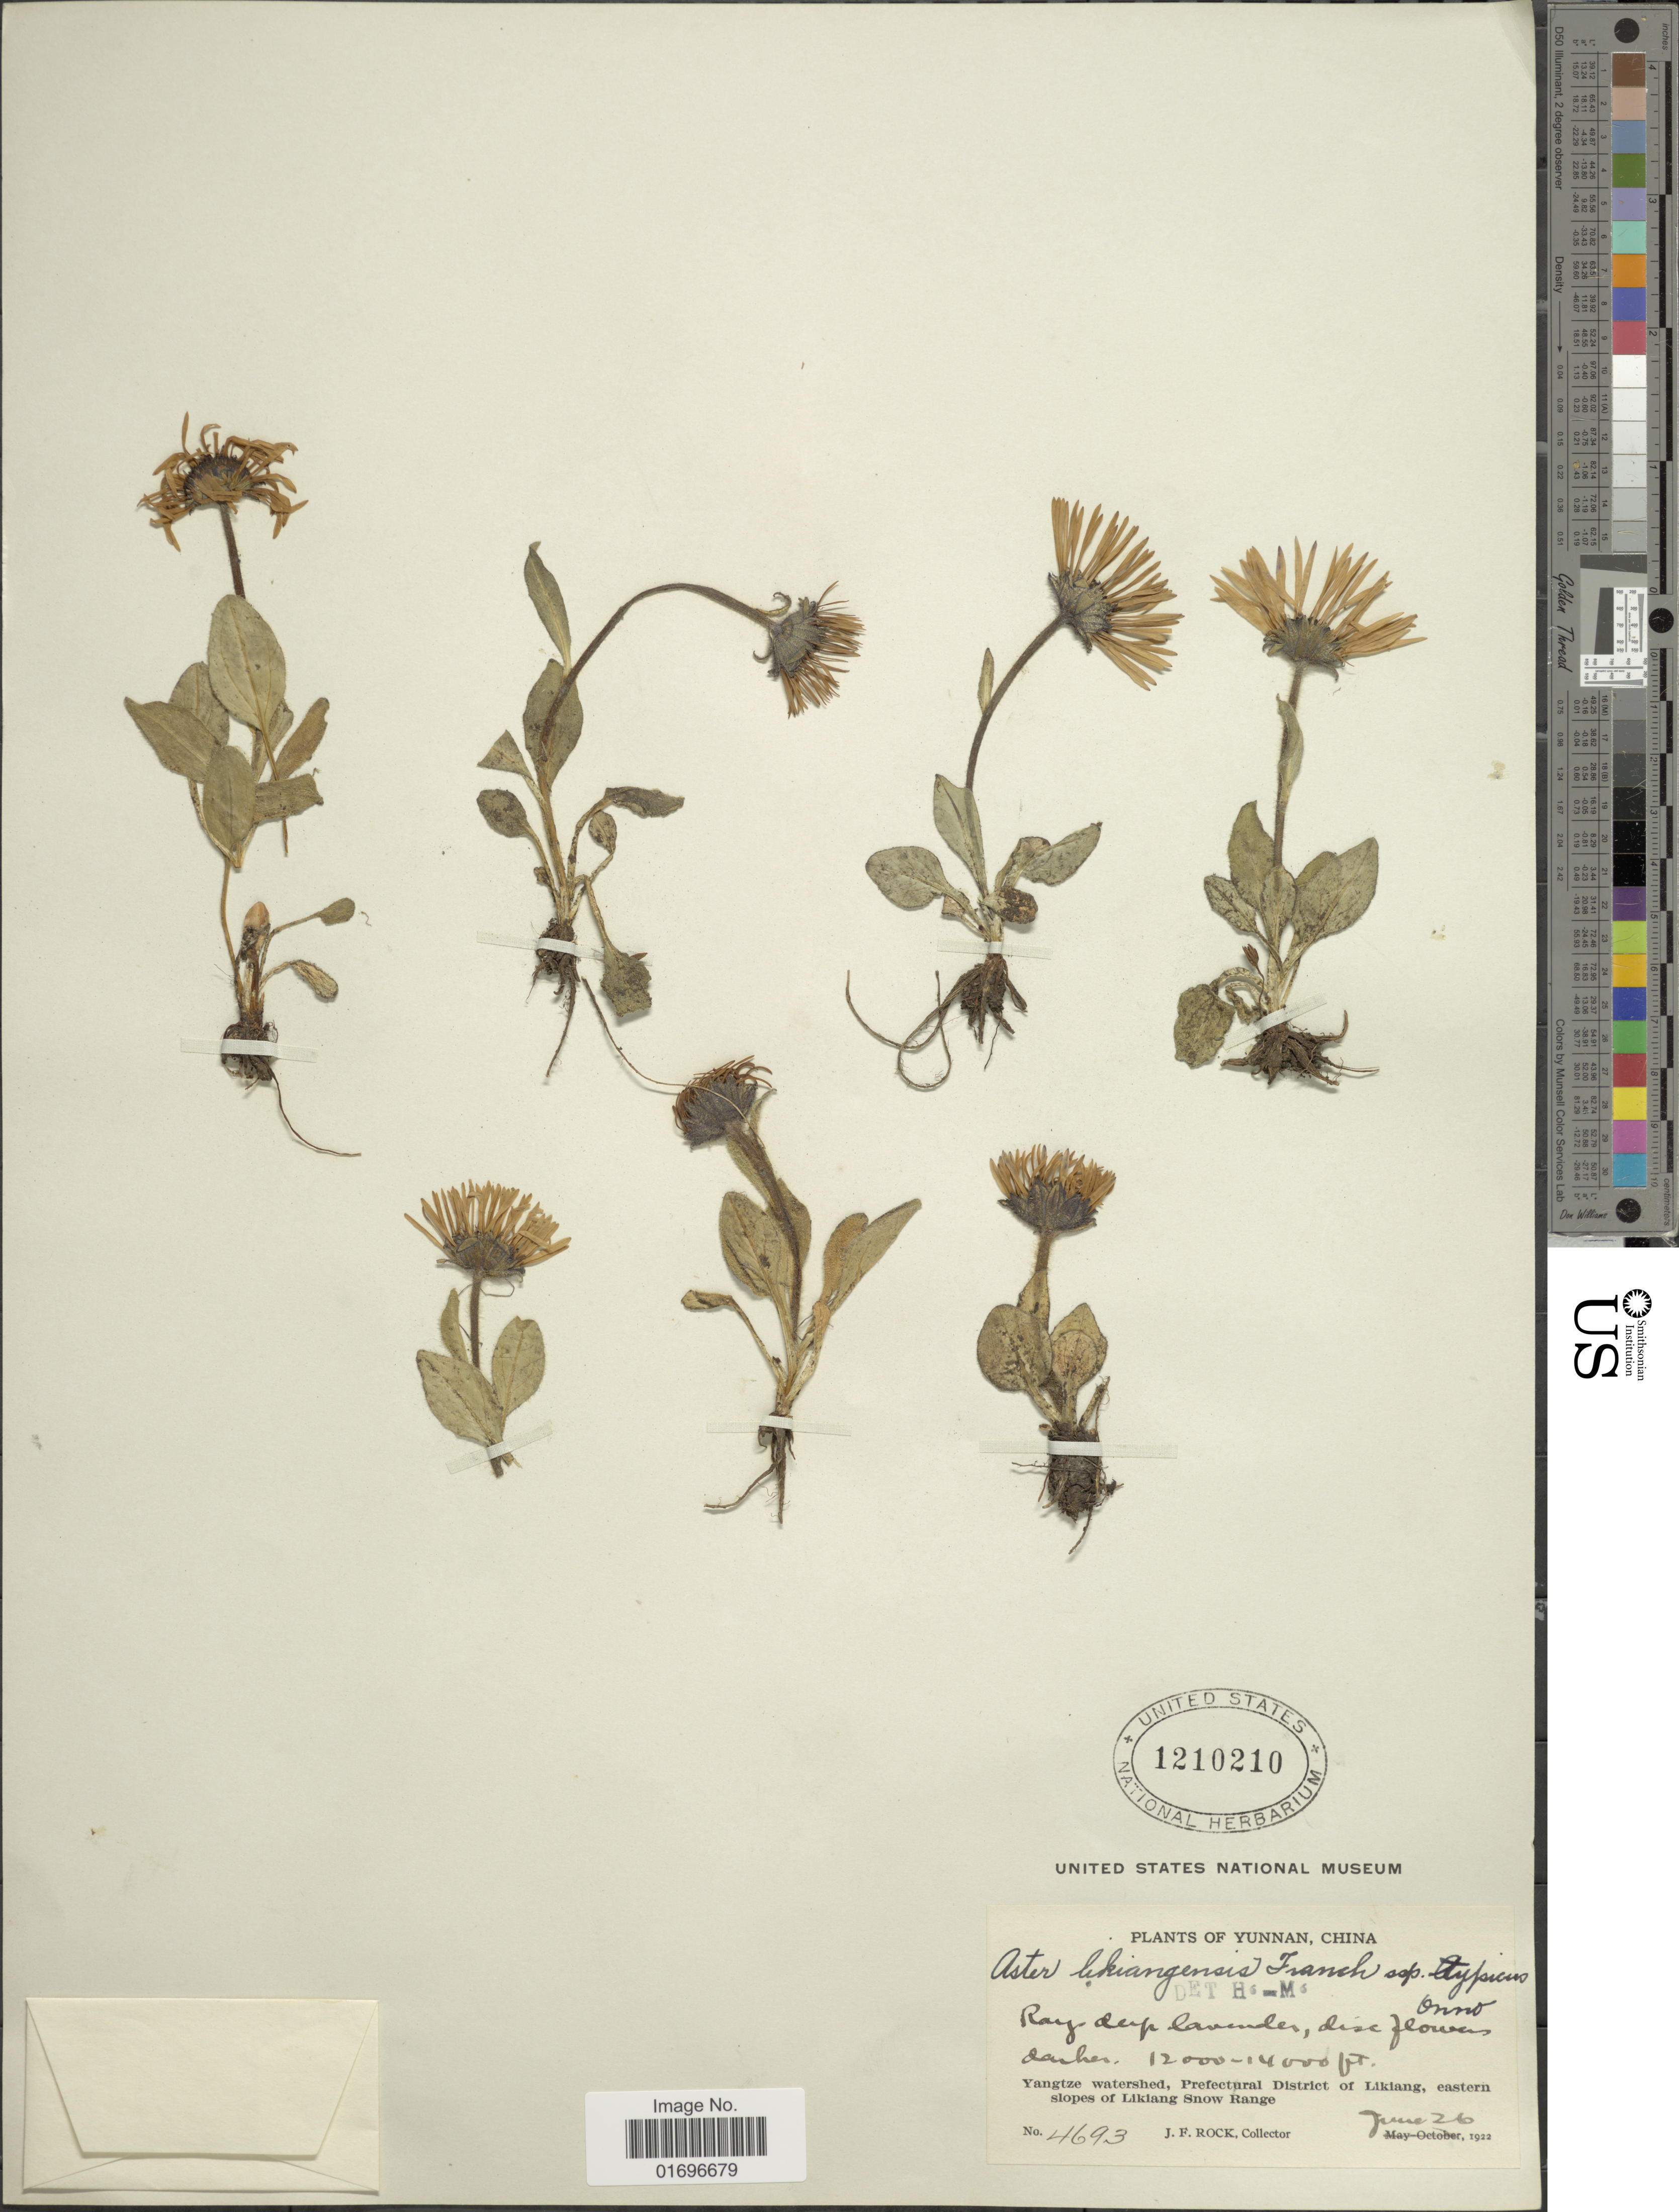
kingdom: Plantae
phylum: Tracheophyta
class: Magnoliopsida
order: Asterales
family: Asteraceae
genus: Aster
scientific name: Aster likiangensis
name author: Franch.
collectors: J. Rock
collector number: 4693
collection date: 1922-06-26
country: China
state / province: Yunnan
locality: Yunnan, China. Yangtze watershed, Prefectural District of Likiang, eastern slopes of Likiang Snow Range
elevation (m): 3658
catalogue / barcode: US 1210210